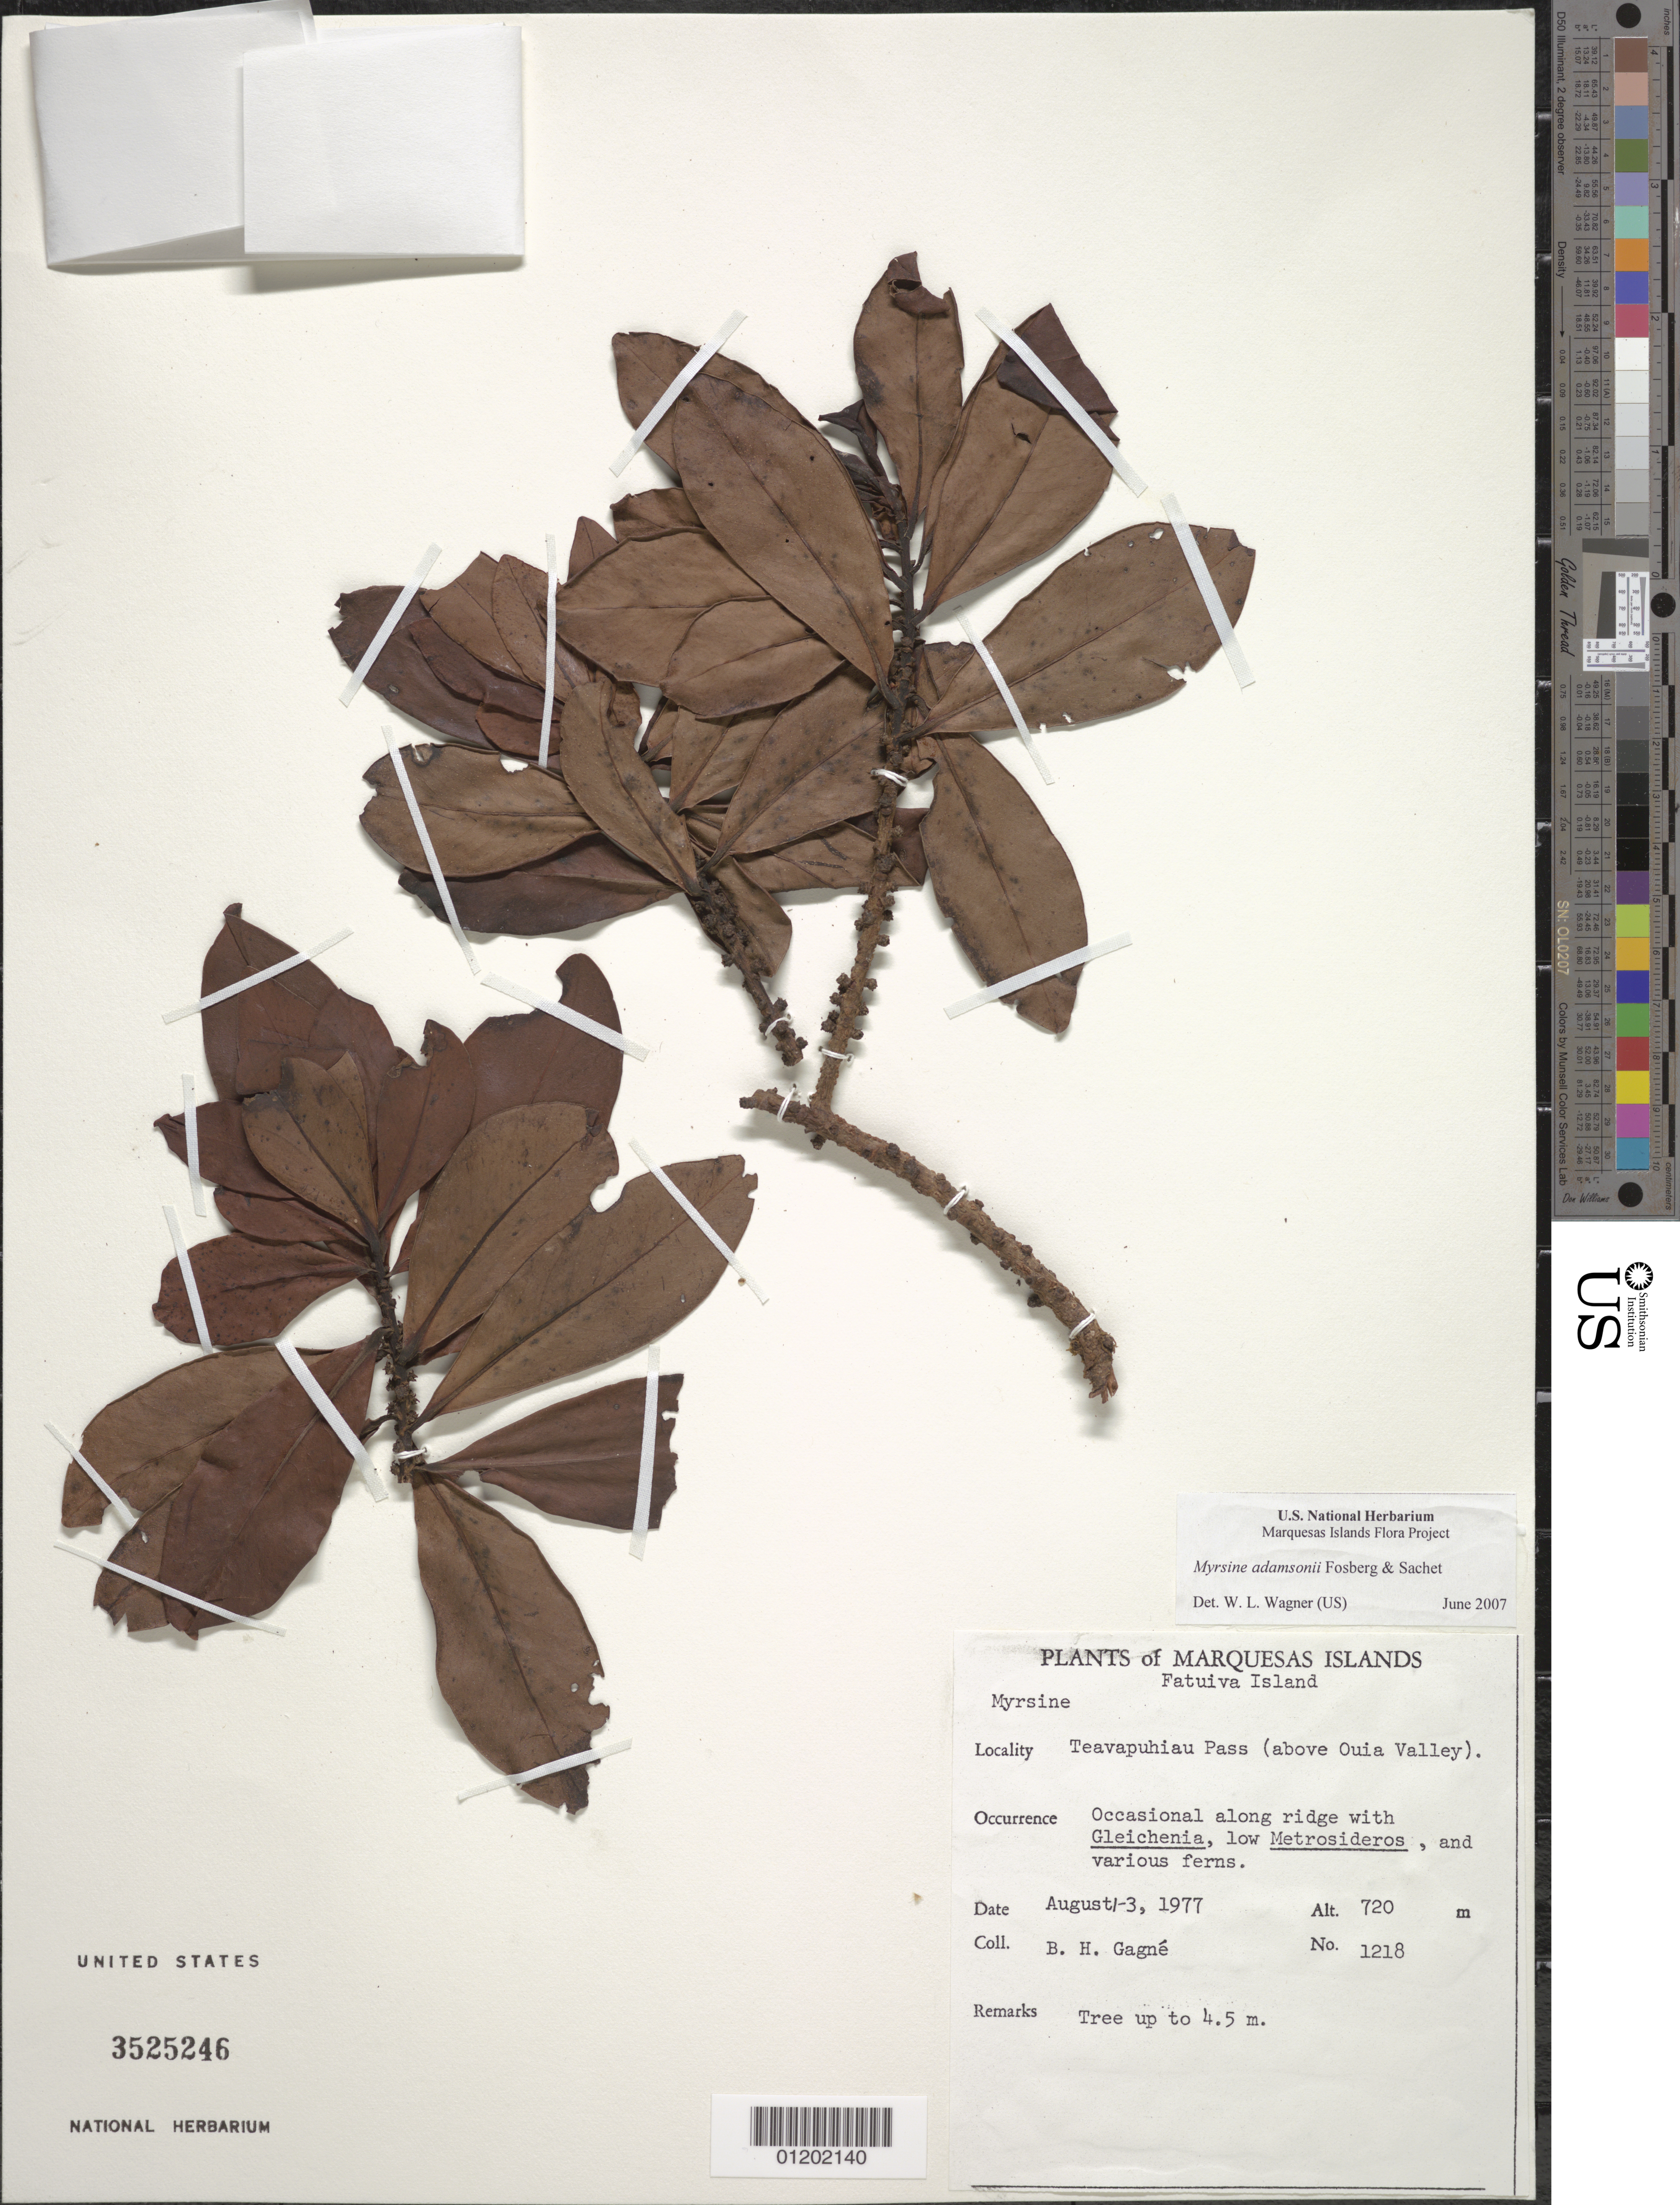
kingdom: Plantae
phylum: Tracheophyta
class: Magnoliopsida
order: Ericales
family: Primulaceae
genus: Myrsine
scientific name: Myrsine adamsonii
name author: Fosberg & Sachet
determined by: Wagner, W. L., (BOT), Smithsonian Institution - National Museum of Natural History (UNITED STATES)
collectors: B. H. Gagné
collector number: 1218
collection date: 1977-08-01/1977-08-03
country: French Polynesia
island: Fatu Hiva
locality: Teavapuhiau Pass (above Ouia Valley)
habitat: Occasional along ridge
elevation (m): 720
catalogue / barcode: US 3525246